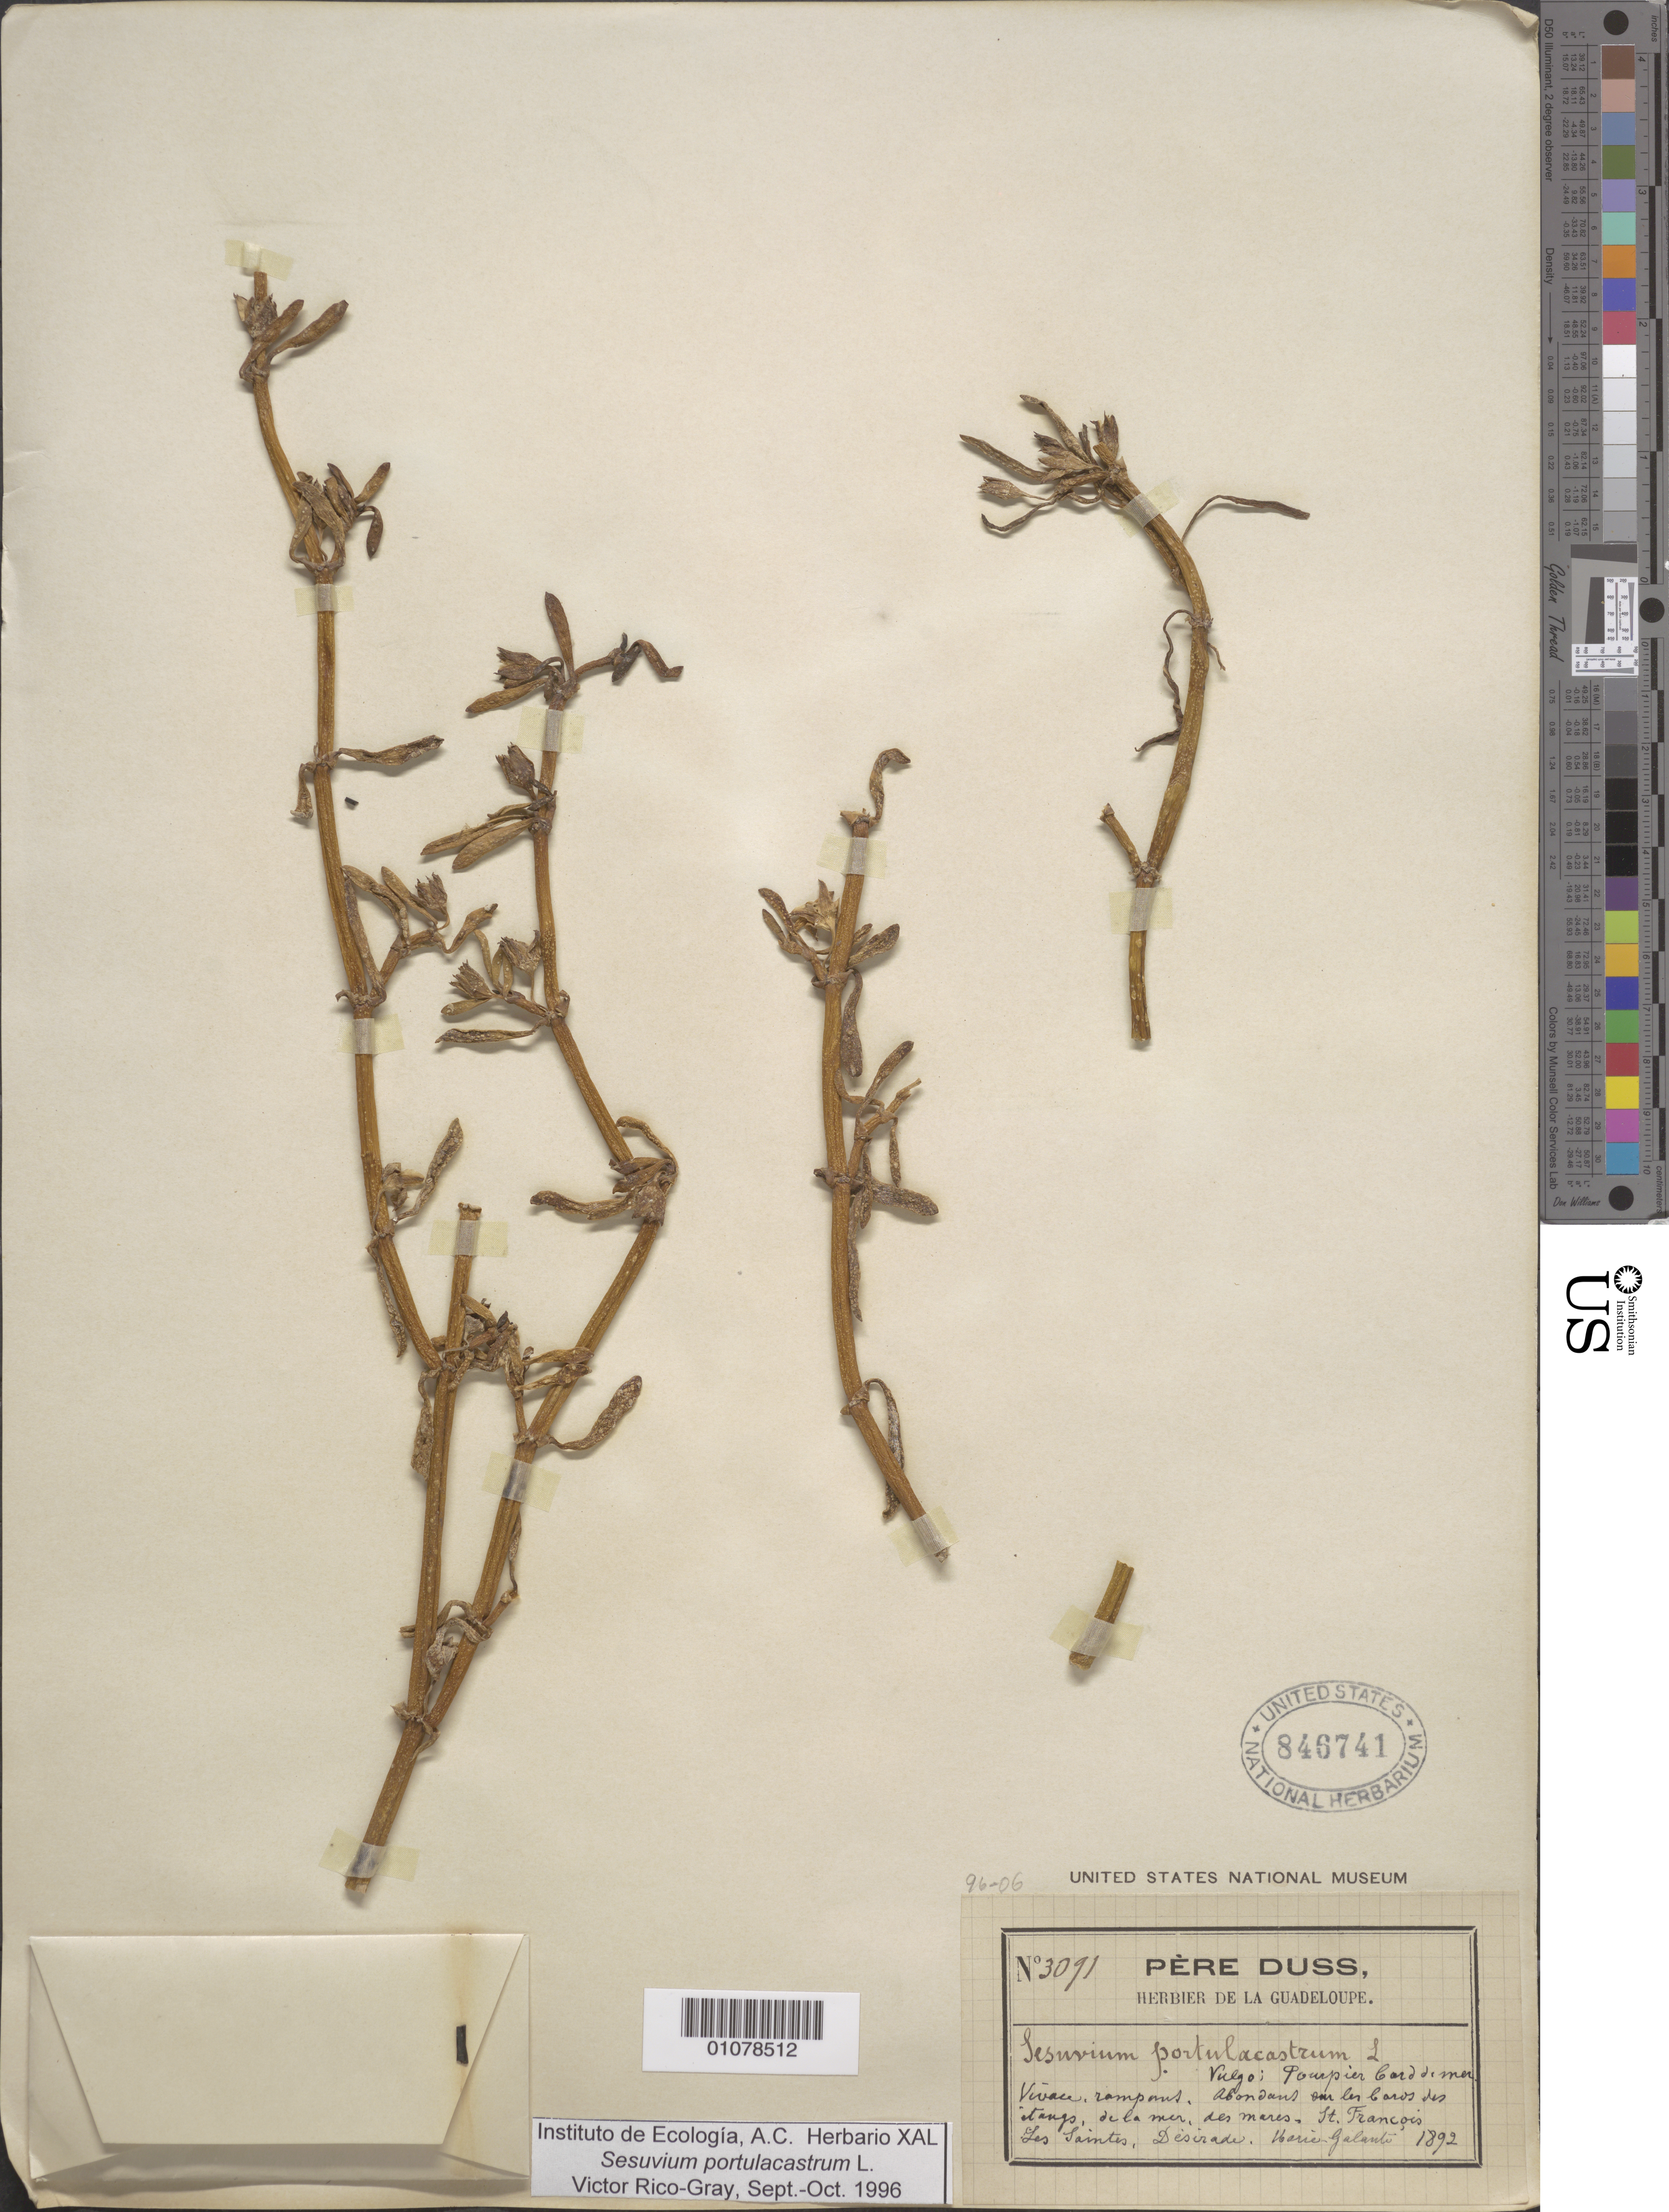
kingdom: Plantae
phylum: Tracheophyta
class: Magnoliopsida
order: Caryophyllales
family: Aizoaceae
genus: Sesuvium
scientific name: Sesuvium portulacastrum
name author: (L.) L.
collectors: Père Duss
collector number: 3091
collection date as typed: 1892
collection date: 1892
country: Guadeloupe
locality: St. Francois Les Saintes, Desirade, Marie-Galante (all listed)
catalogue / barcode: US 846741